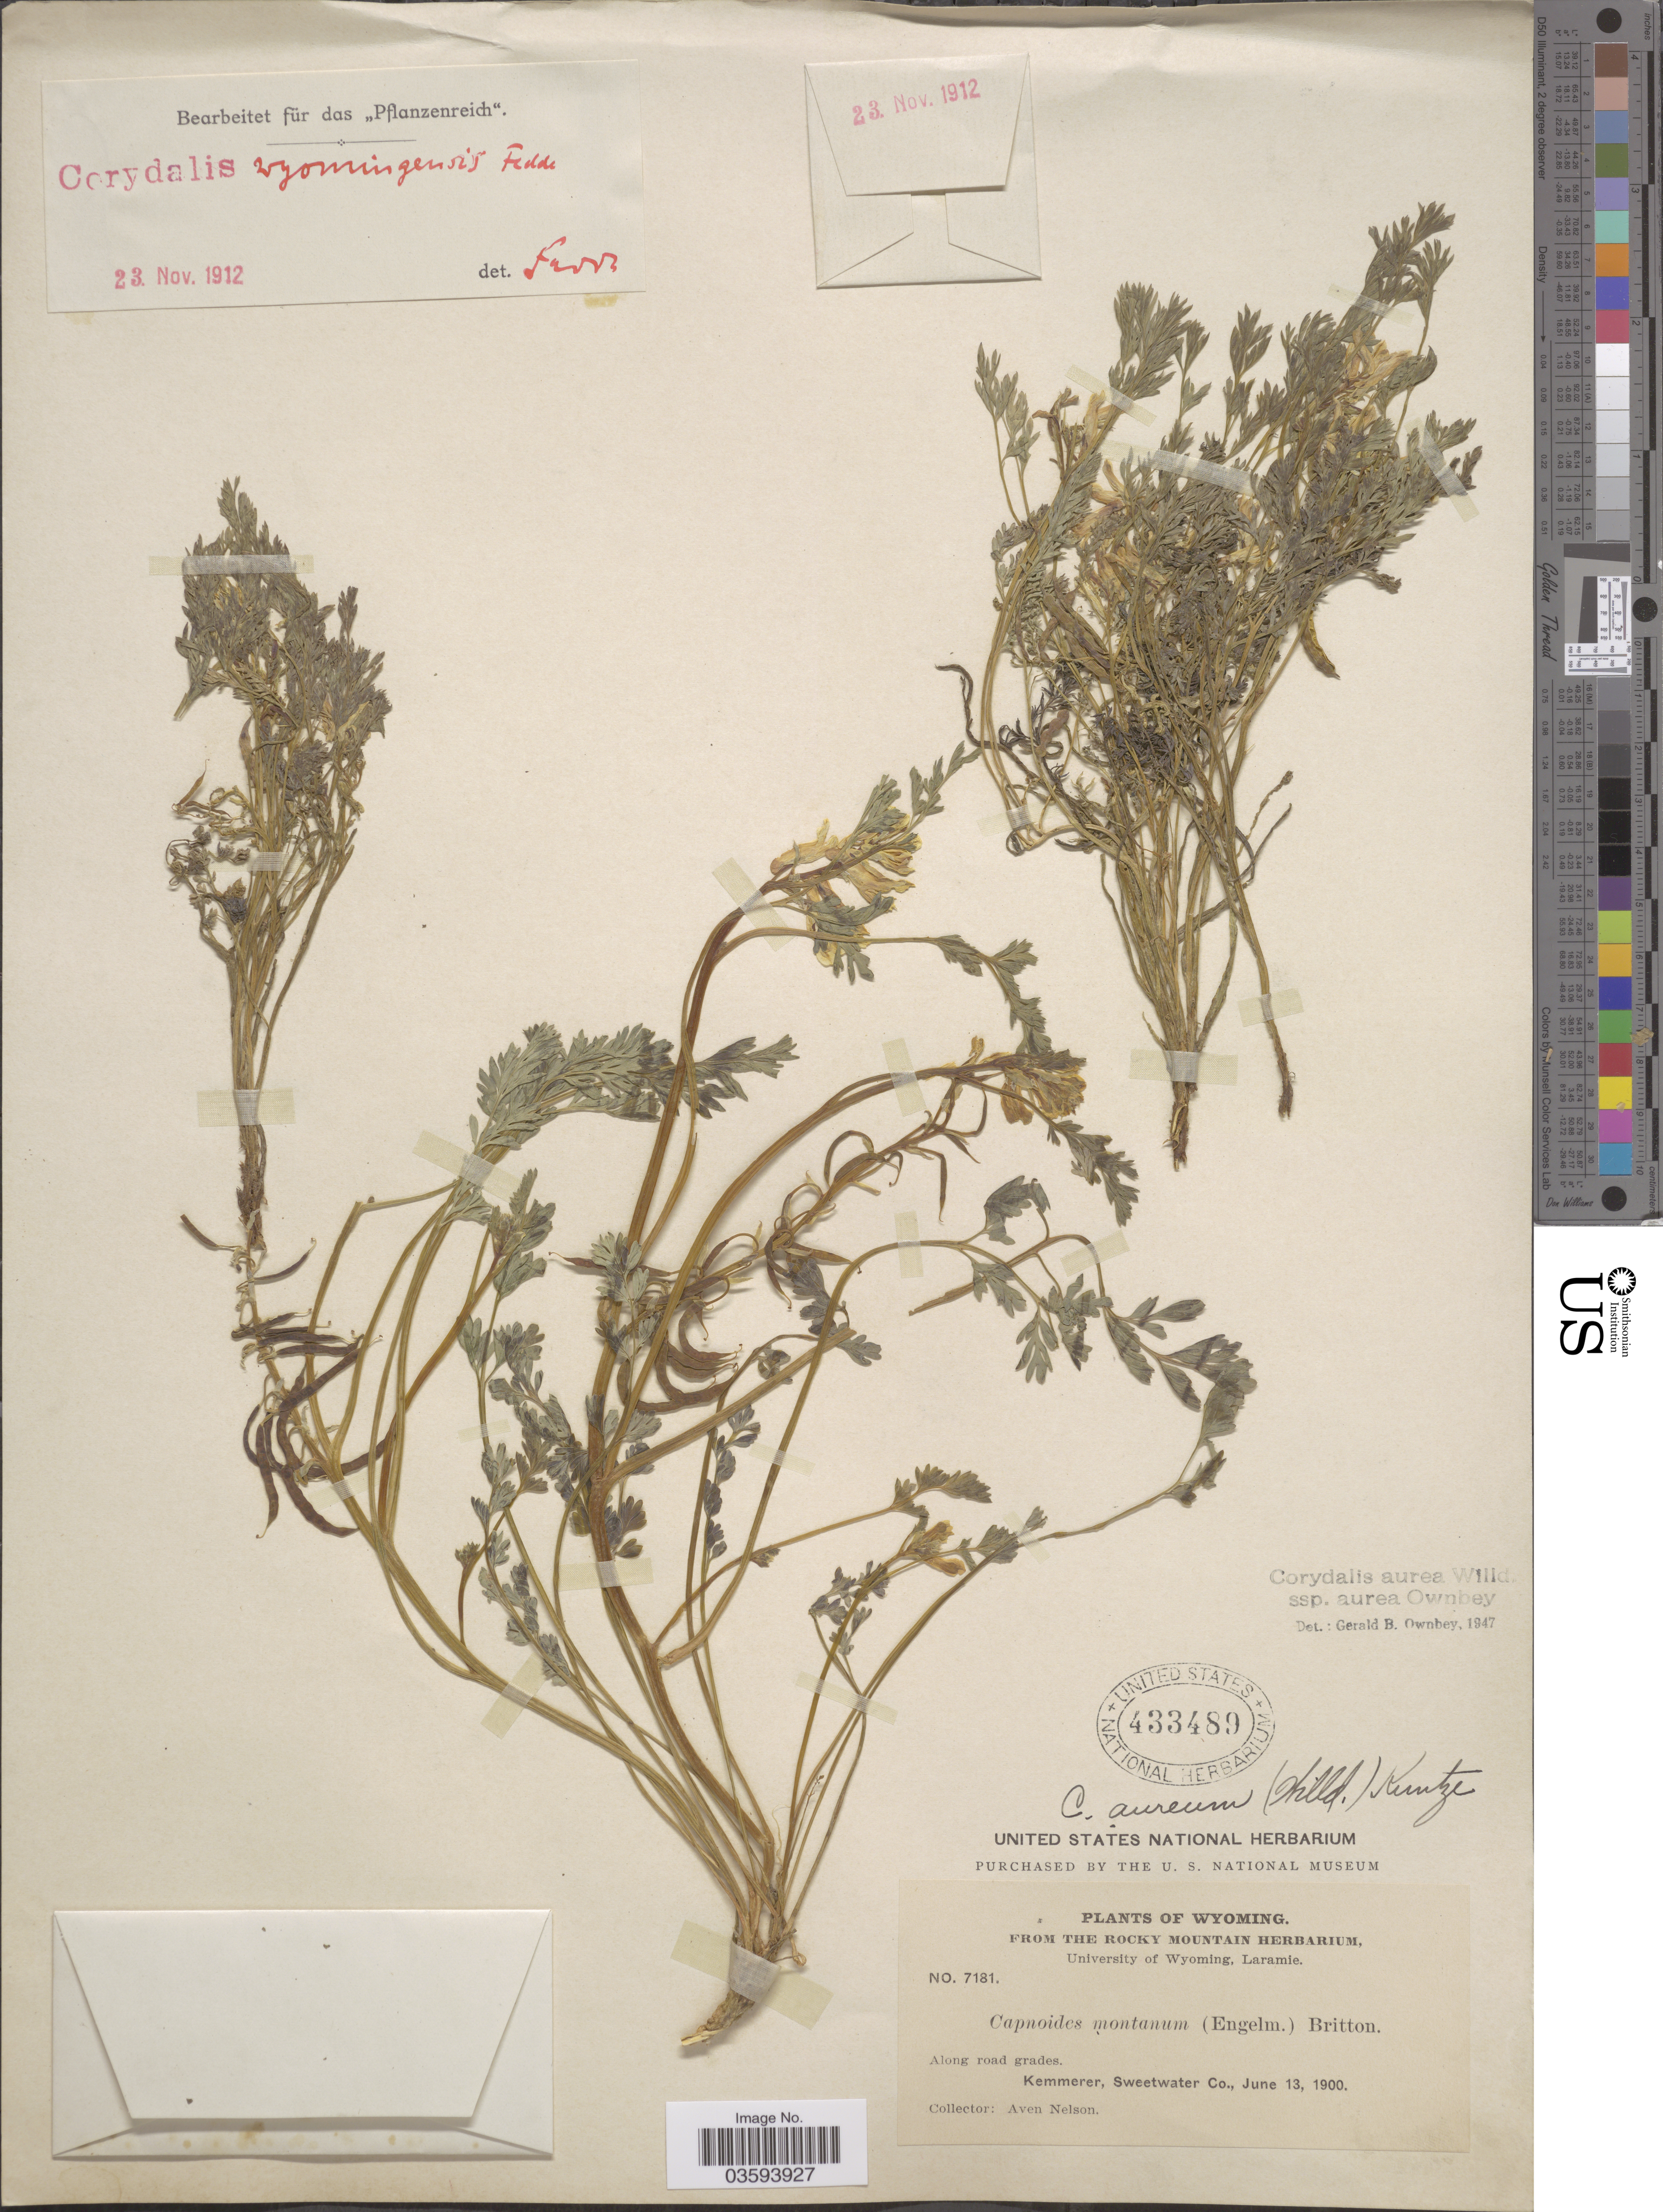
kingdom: Plantae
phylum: Tracheophyta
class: Magnoliopsida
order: Ranunculales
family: Papaveraceae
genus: Corydalis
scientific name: Corydalis aurea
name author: Willd.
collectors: A. Nelson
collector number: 7181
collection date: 1900-06-13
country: United States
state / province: Wyoming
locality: Along road grades. Kemmerer, Sweetwater Co.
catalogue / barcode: US 433489